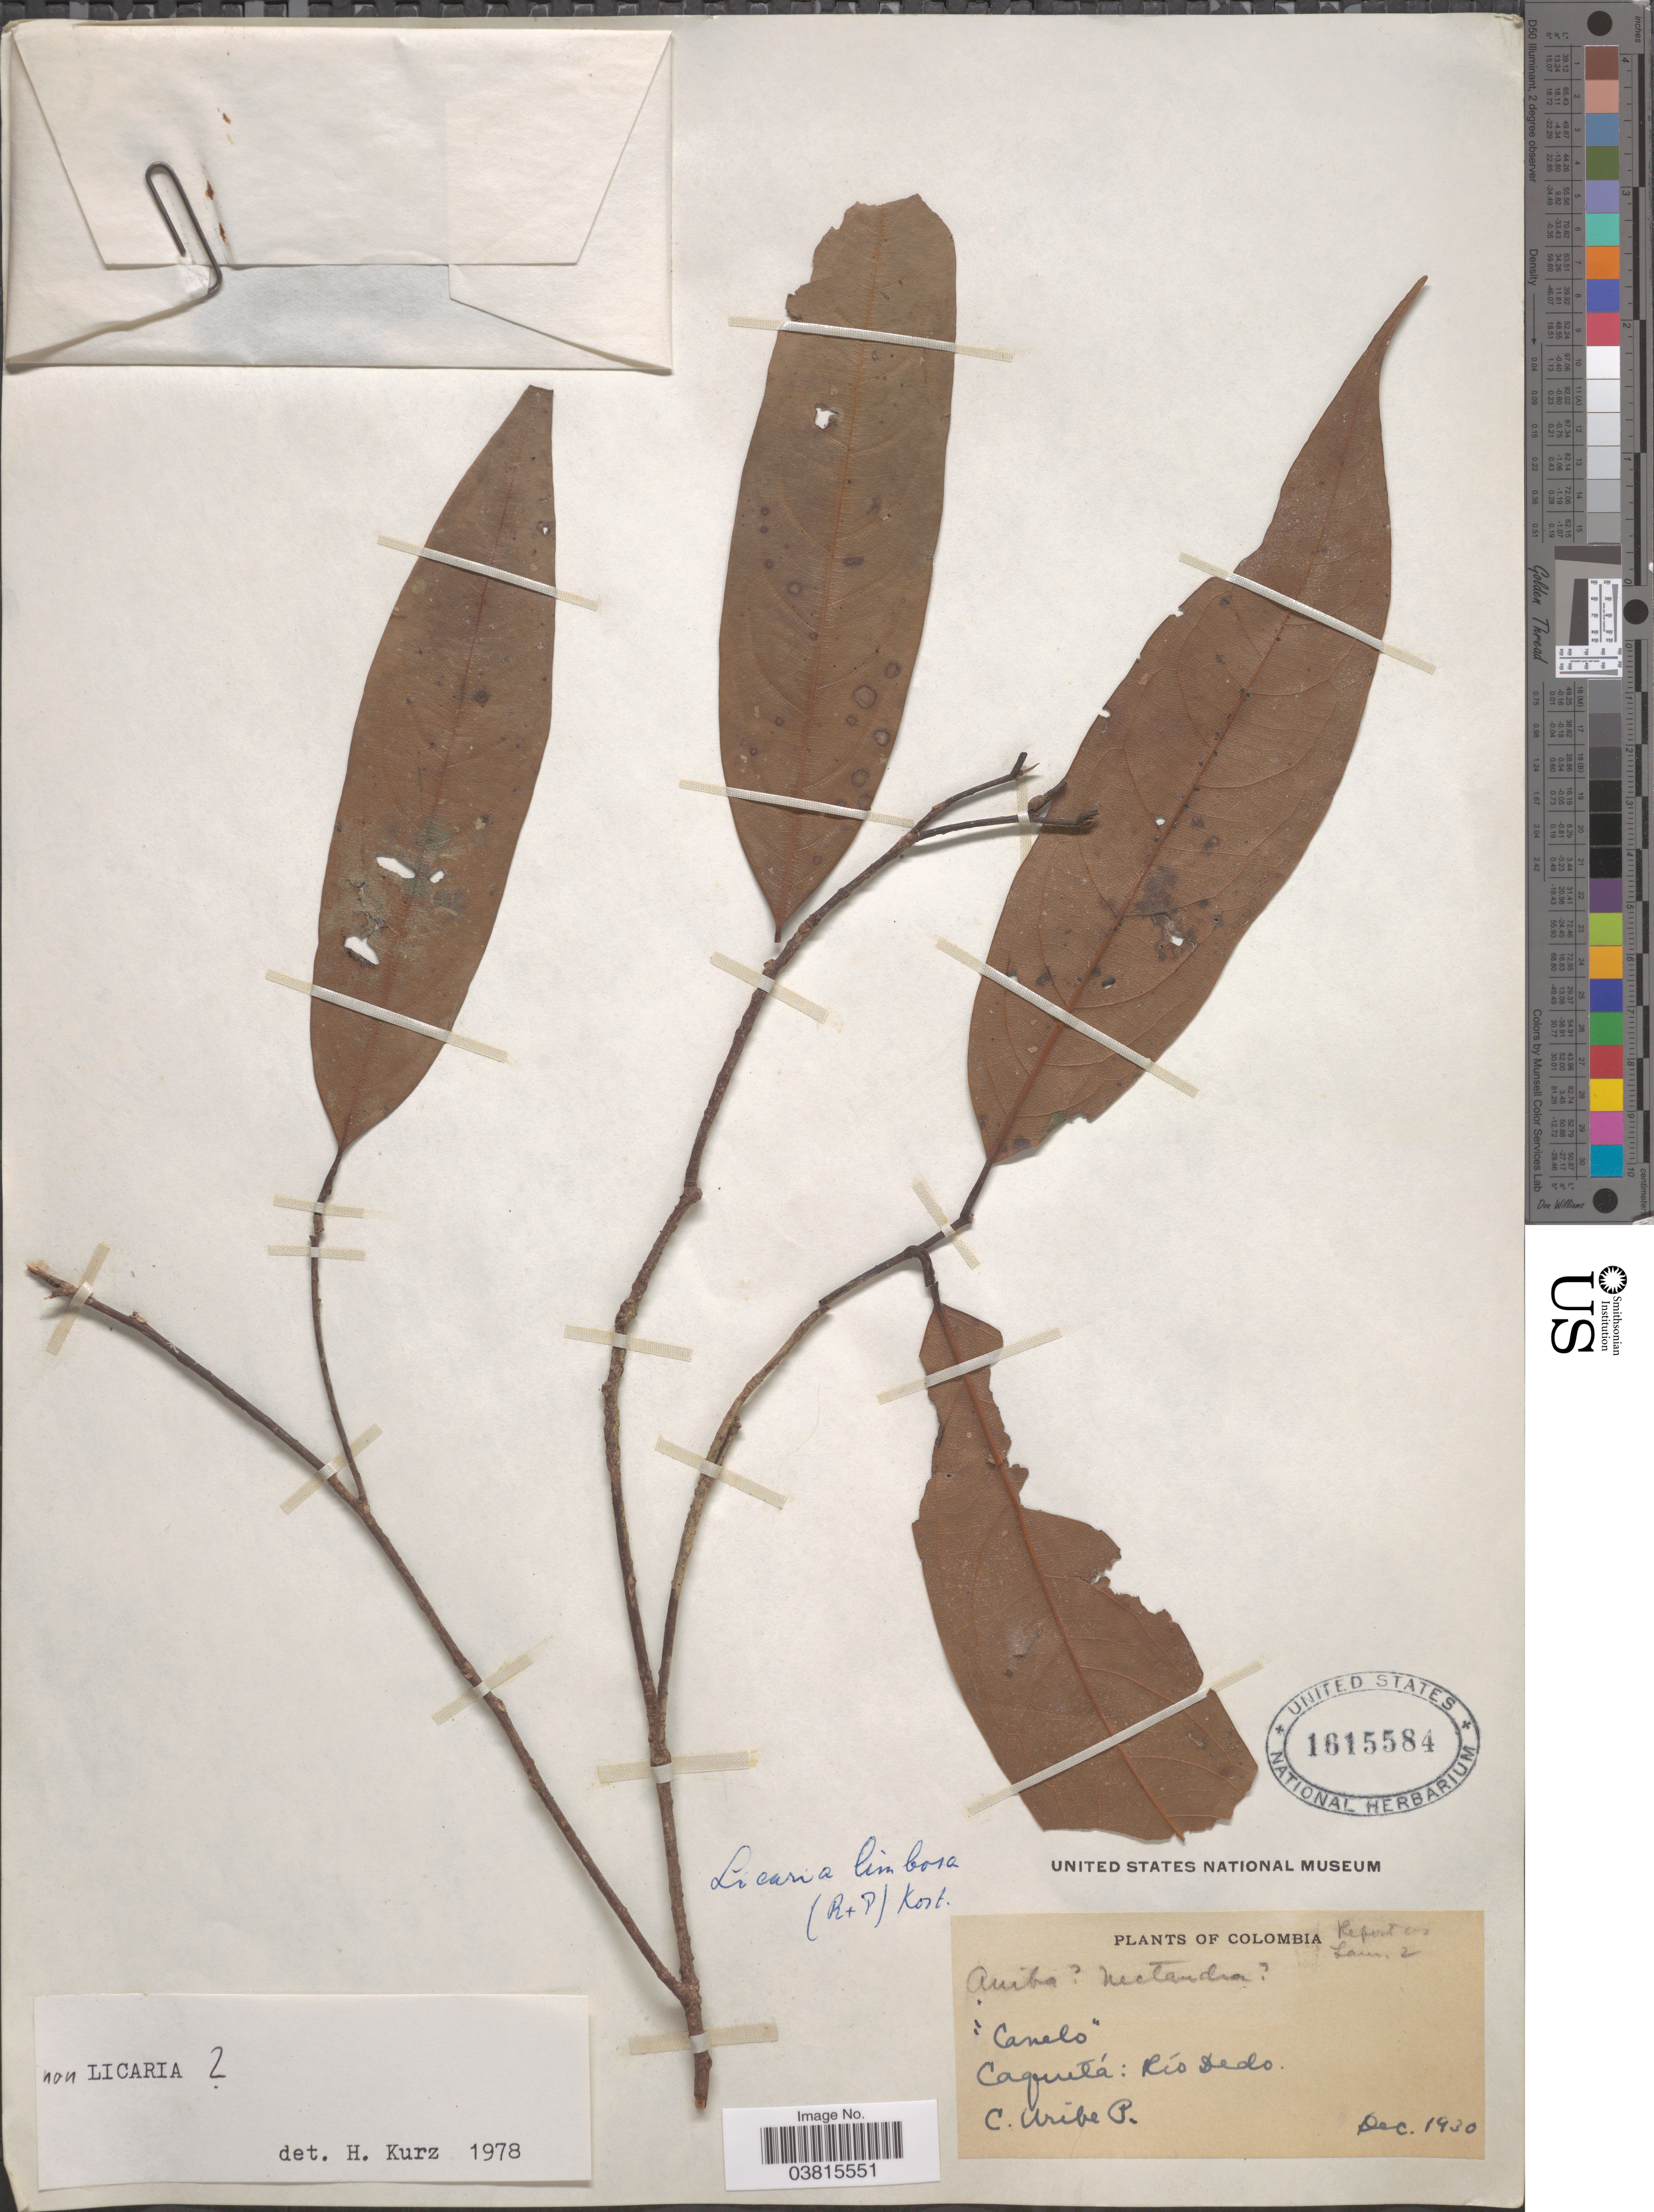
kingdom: Plantae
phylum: Tracheophyta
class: Magnoliopsida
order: Laurales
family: Lauraceae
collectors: C. Uribe P.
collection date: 1930-12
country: Colombia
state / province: Caquetá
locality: Caquetá: Río Dedo.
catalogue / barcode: US 1615584